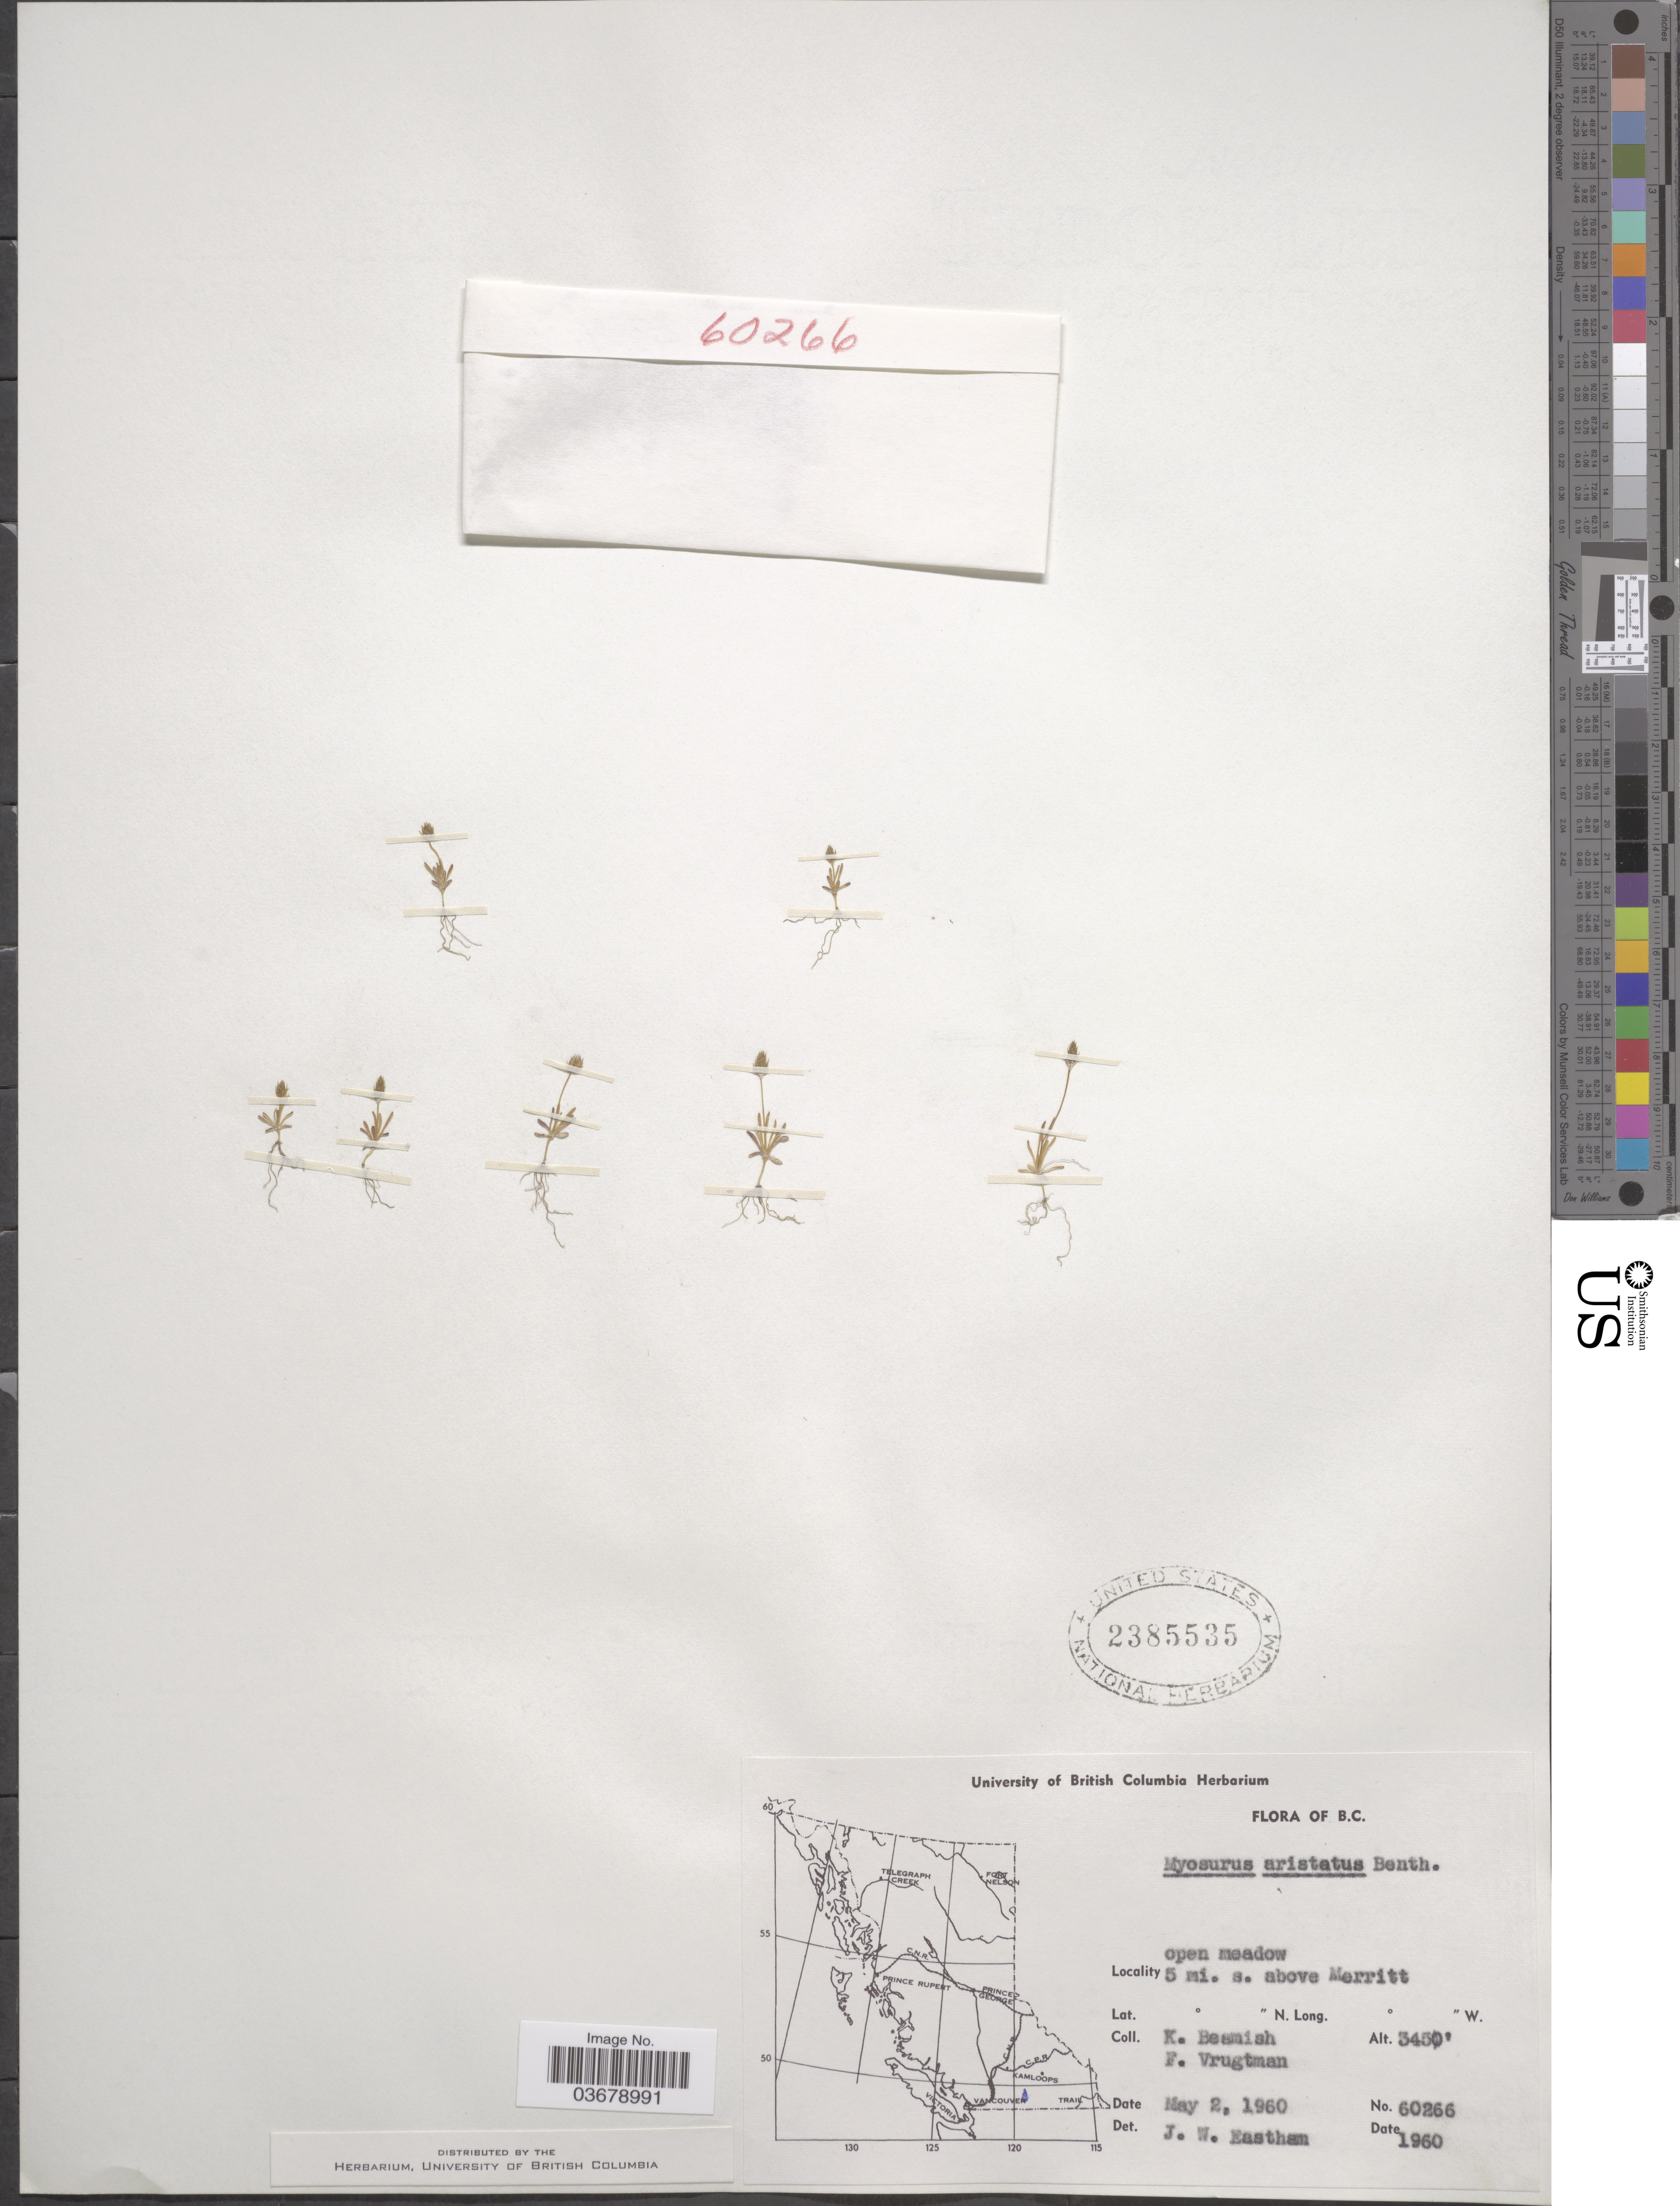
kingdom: Plantae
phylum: Tracheophyta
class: Magnoliopsida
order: Ranunculales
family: Ranunculaceae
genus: Myosurus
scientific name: Myosurus aristatus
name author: Benth.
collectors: K. Beamish & F. Vrugtman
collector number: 60266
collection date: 1960-05-02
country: Canada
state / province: British Columbia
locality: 5 mi. s. above Merritt.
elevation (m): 1052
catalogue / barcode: US 2385535